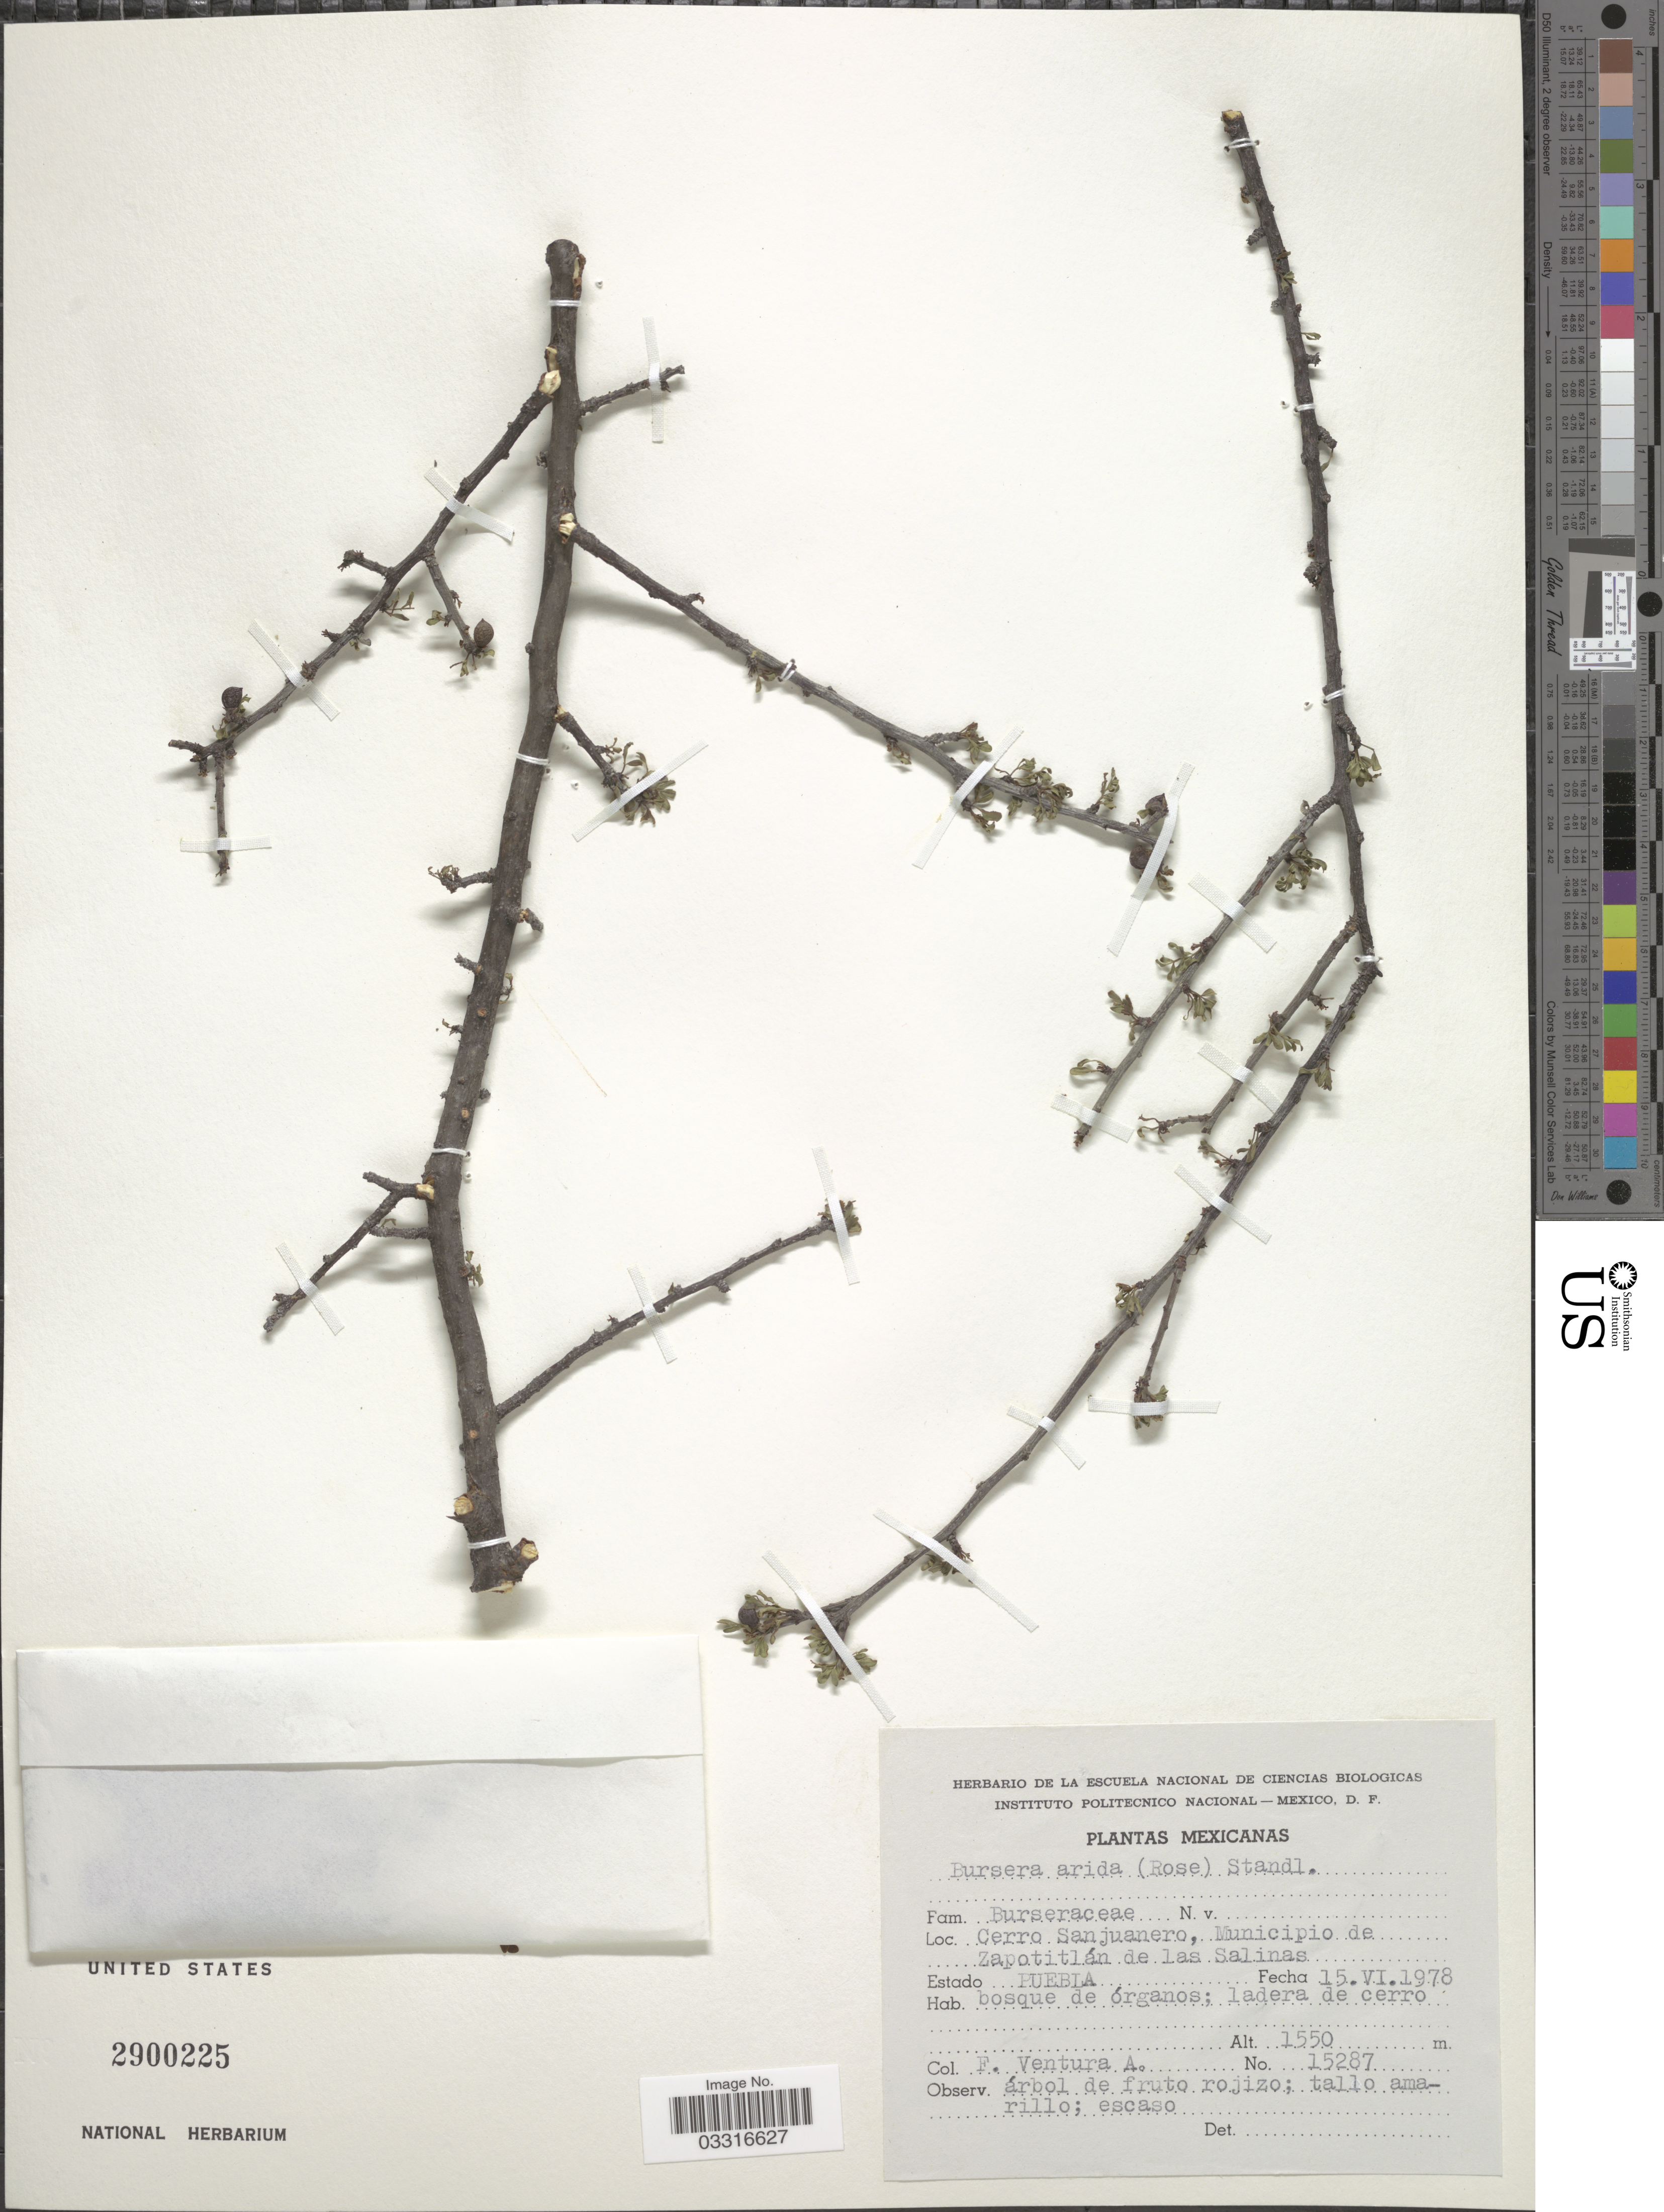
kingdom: Plantae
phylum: Tracheophyta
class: Magnoliopsida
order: Sapindales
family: Burseraceae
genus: Bursera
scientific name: Bursera arida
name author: (Rose) Standl.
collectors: F. Ventura A.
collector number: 15287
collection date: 1978-06-15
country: Mexico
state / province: Puebla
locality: Cerro Sanjuanero, Municipio de Zapotitlán de las Salinas.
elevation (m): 1550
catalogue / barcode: US 2900225